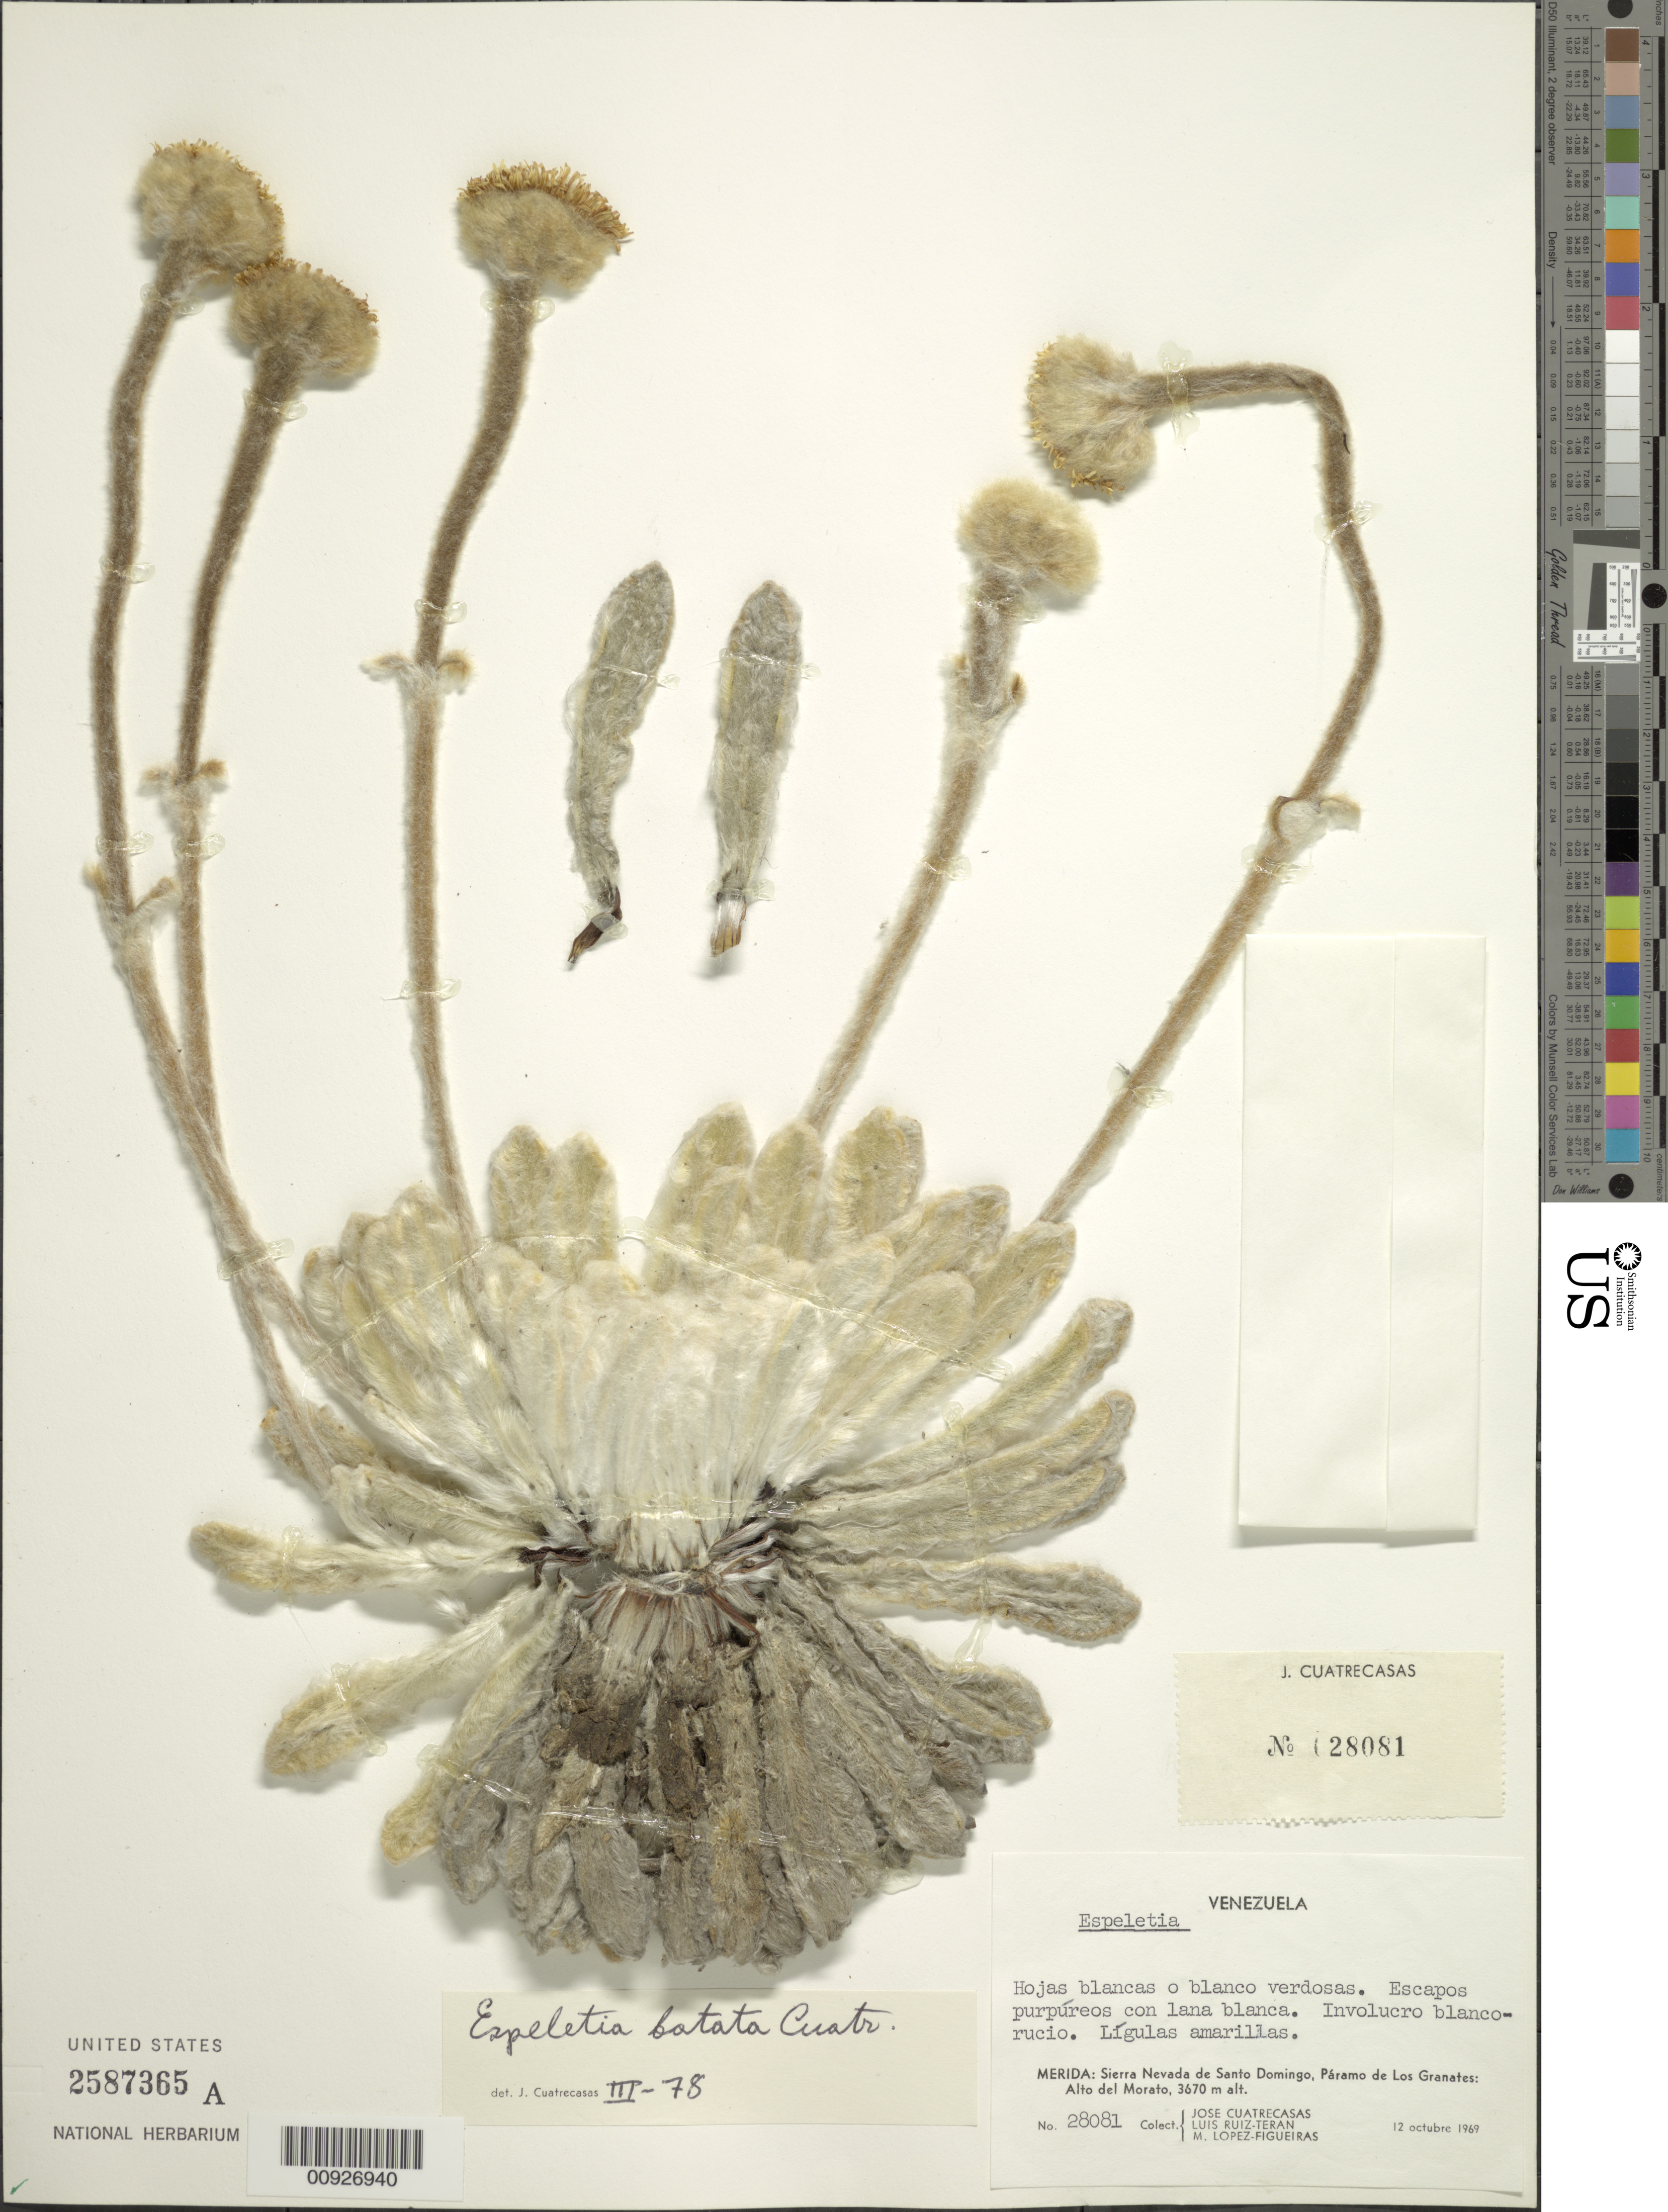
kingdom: Plantae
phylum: Tracheophyta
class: Magnoliopsida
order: Asterales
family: Asteraceae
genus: Espeletia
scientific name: Espeletia batata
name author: Cuatrec.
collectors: J. Cuatrecasas, L. E. Ruíz-Terán & M. López Figueiras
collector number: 28081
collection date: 1969-10-12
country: Venezuela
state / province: Mérida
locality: P. de Los Granates. Sierra Nevada de Santo Domingo, Páramo de Los Granate: Alto del Morato.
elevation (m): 3670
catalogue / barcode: US 2587365A